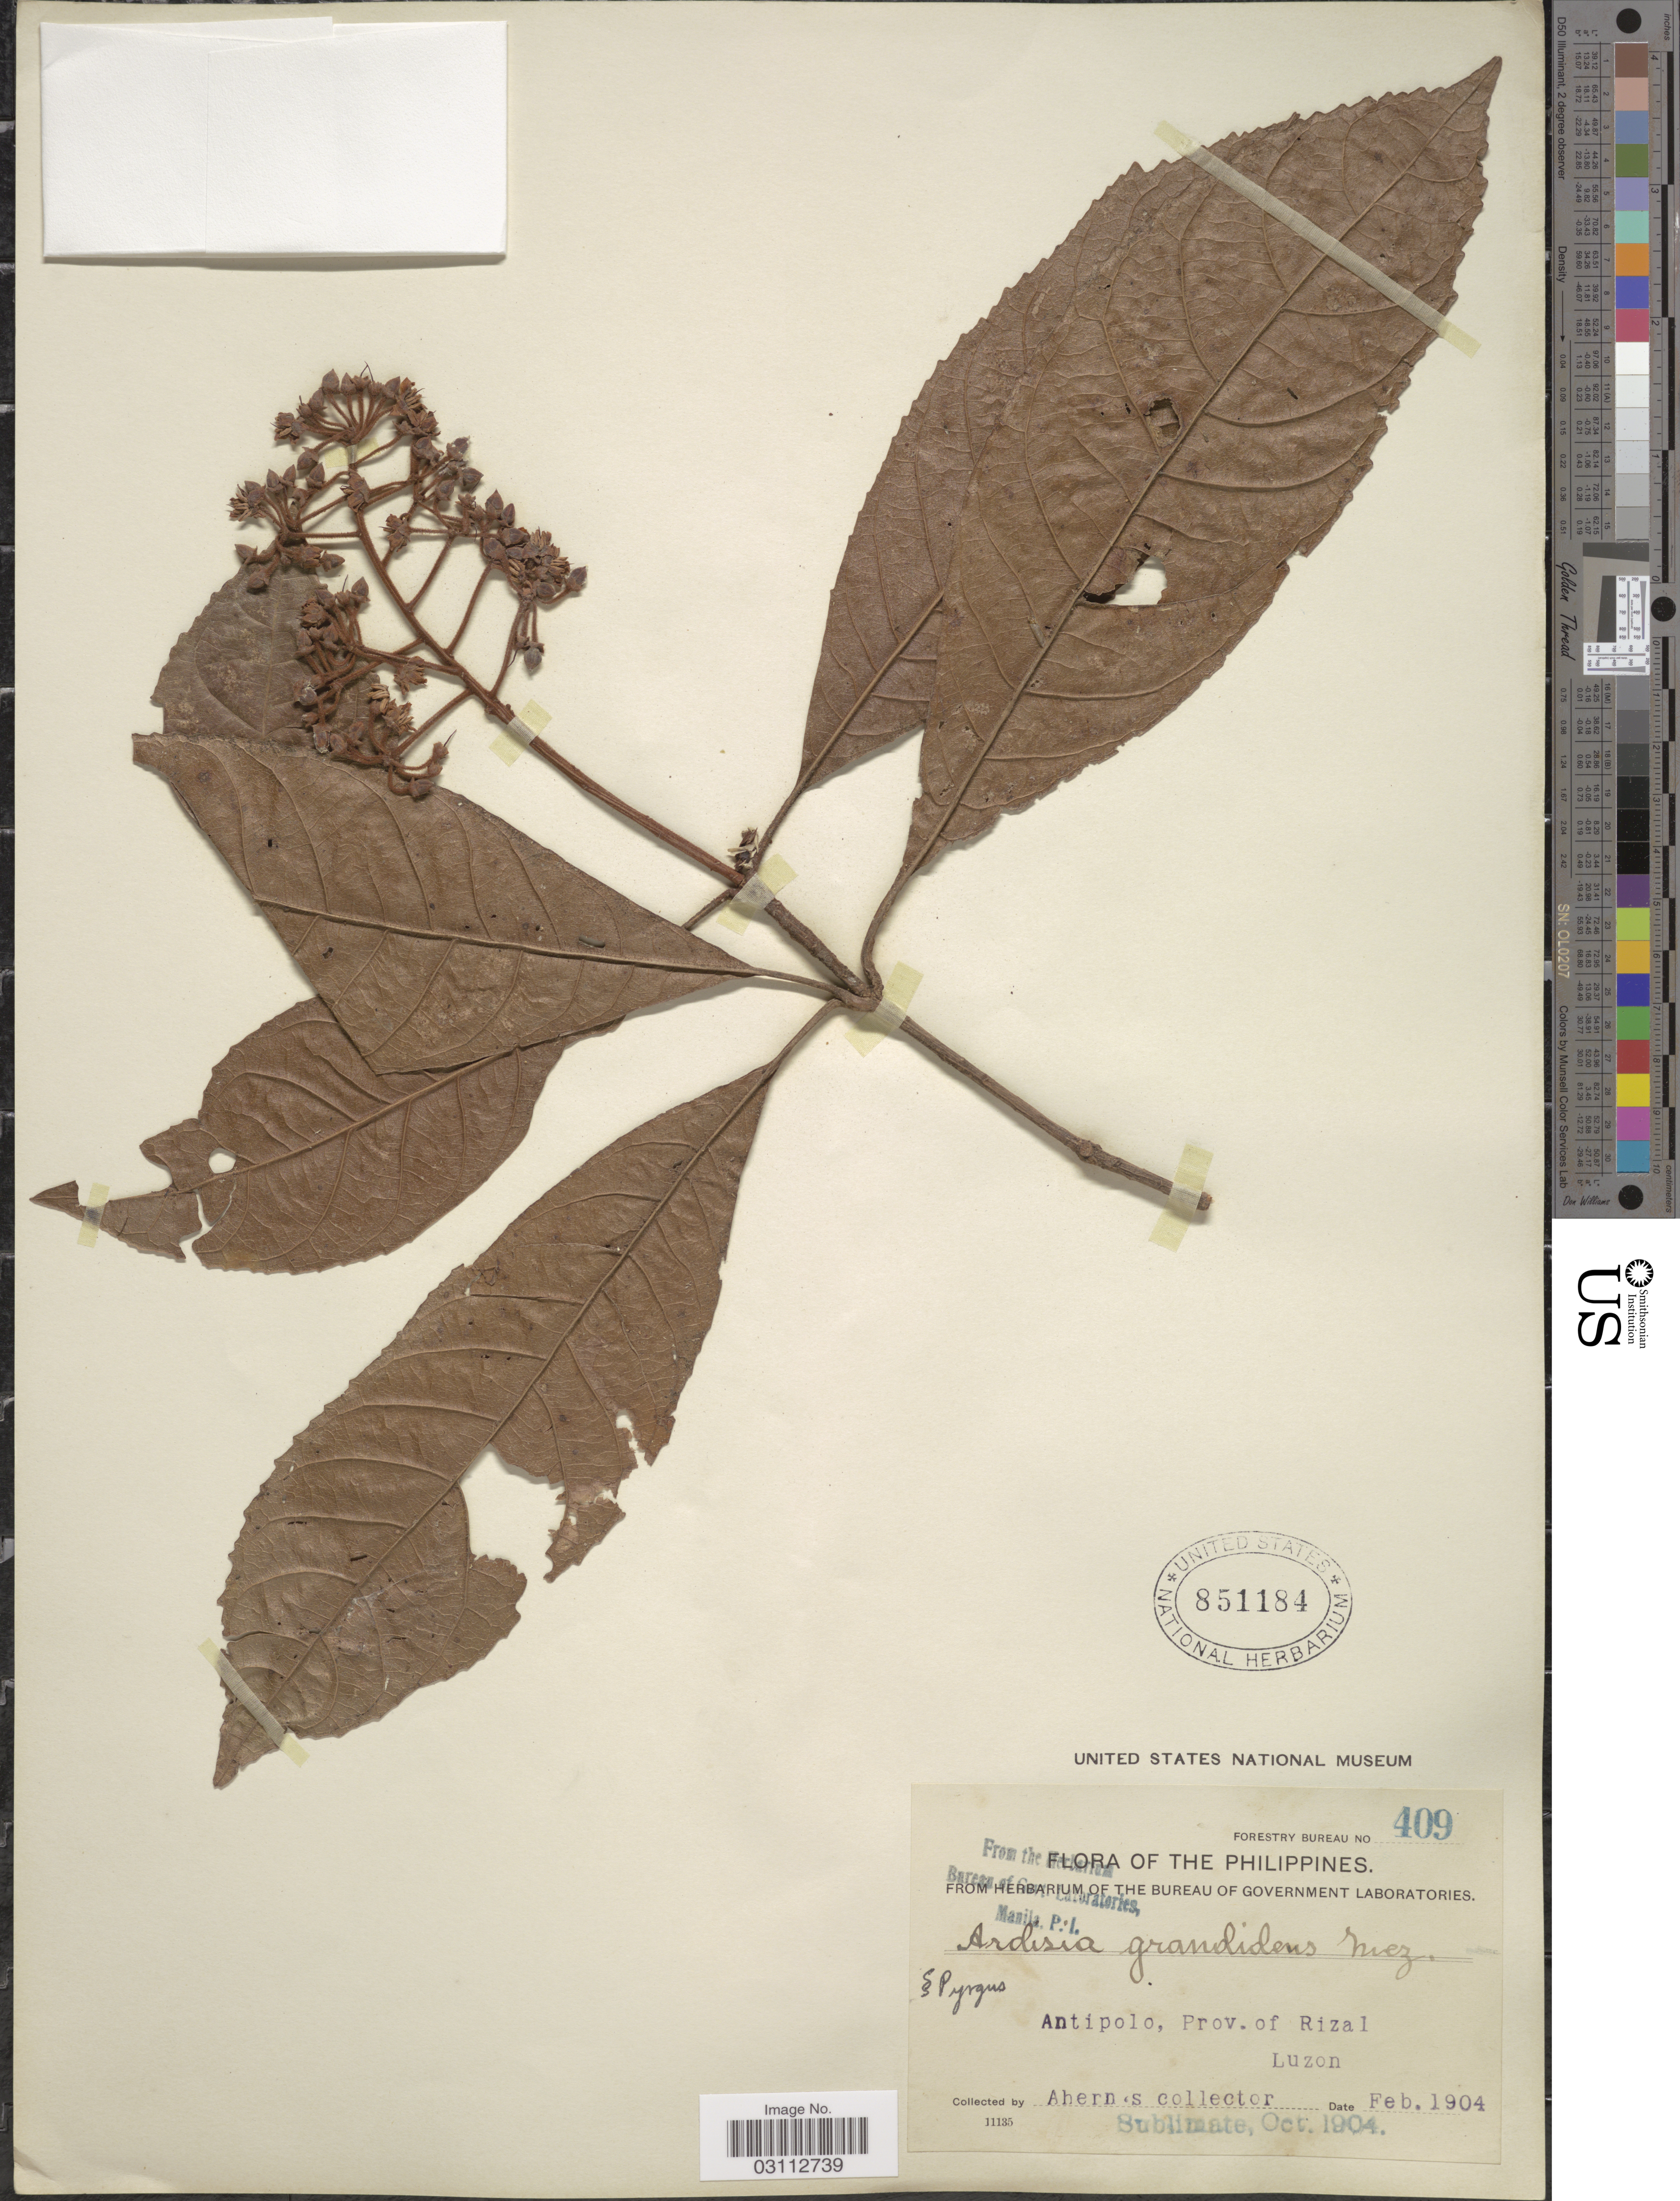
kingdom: Plantae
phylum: Tracheophyta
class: Magnoliopsida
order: Ericales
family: Primulaceae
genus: Ardisia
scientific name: Ardisia grandidens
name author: Mez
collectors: Ahern's collector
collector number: Forestry Bureau 409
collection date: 1904-02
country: Philippines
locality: Antipolo, Prov. of Rizal, Luzon.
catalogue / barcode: US 851184